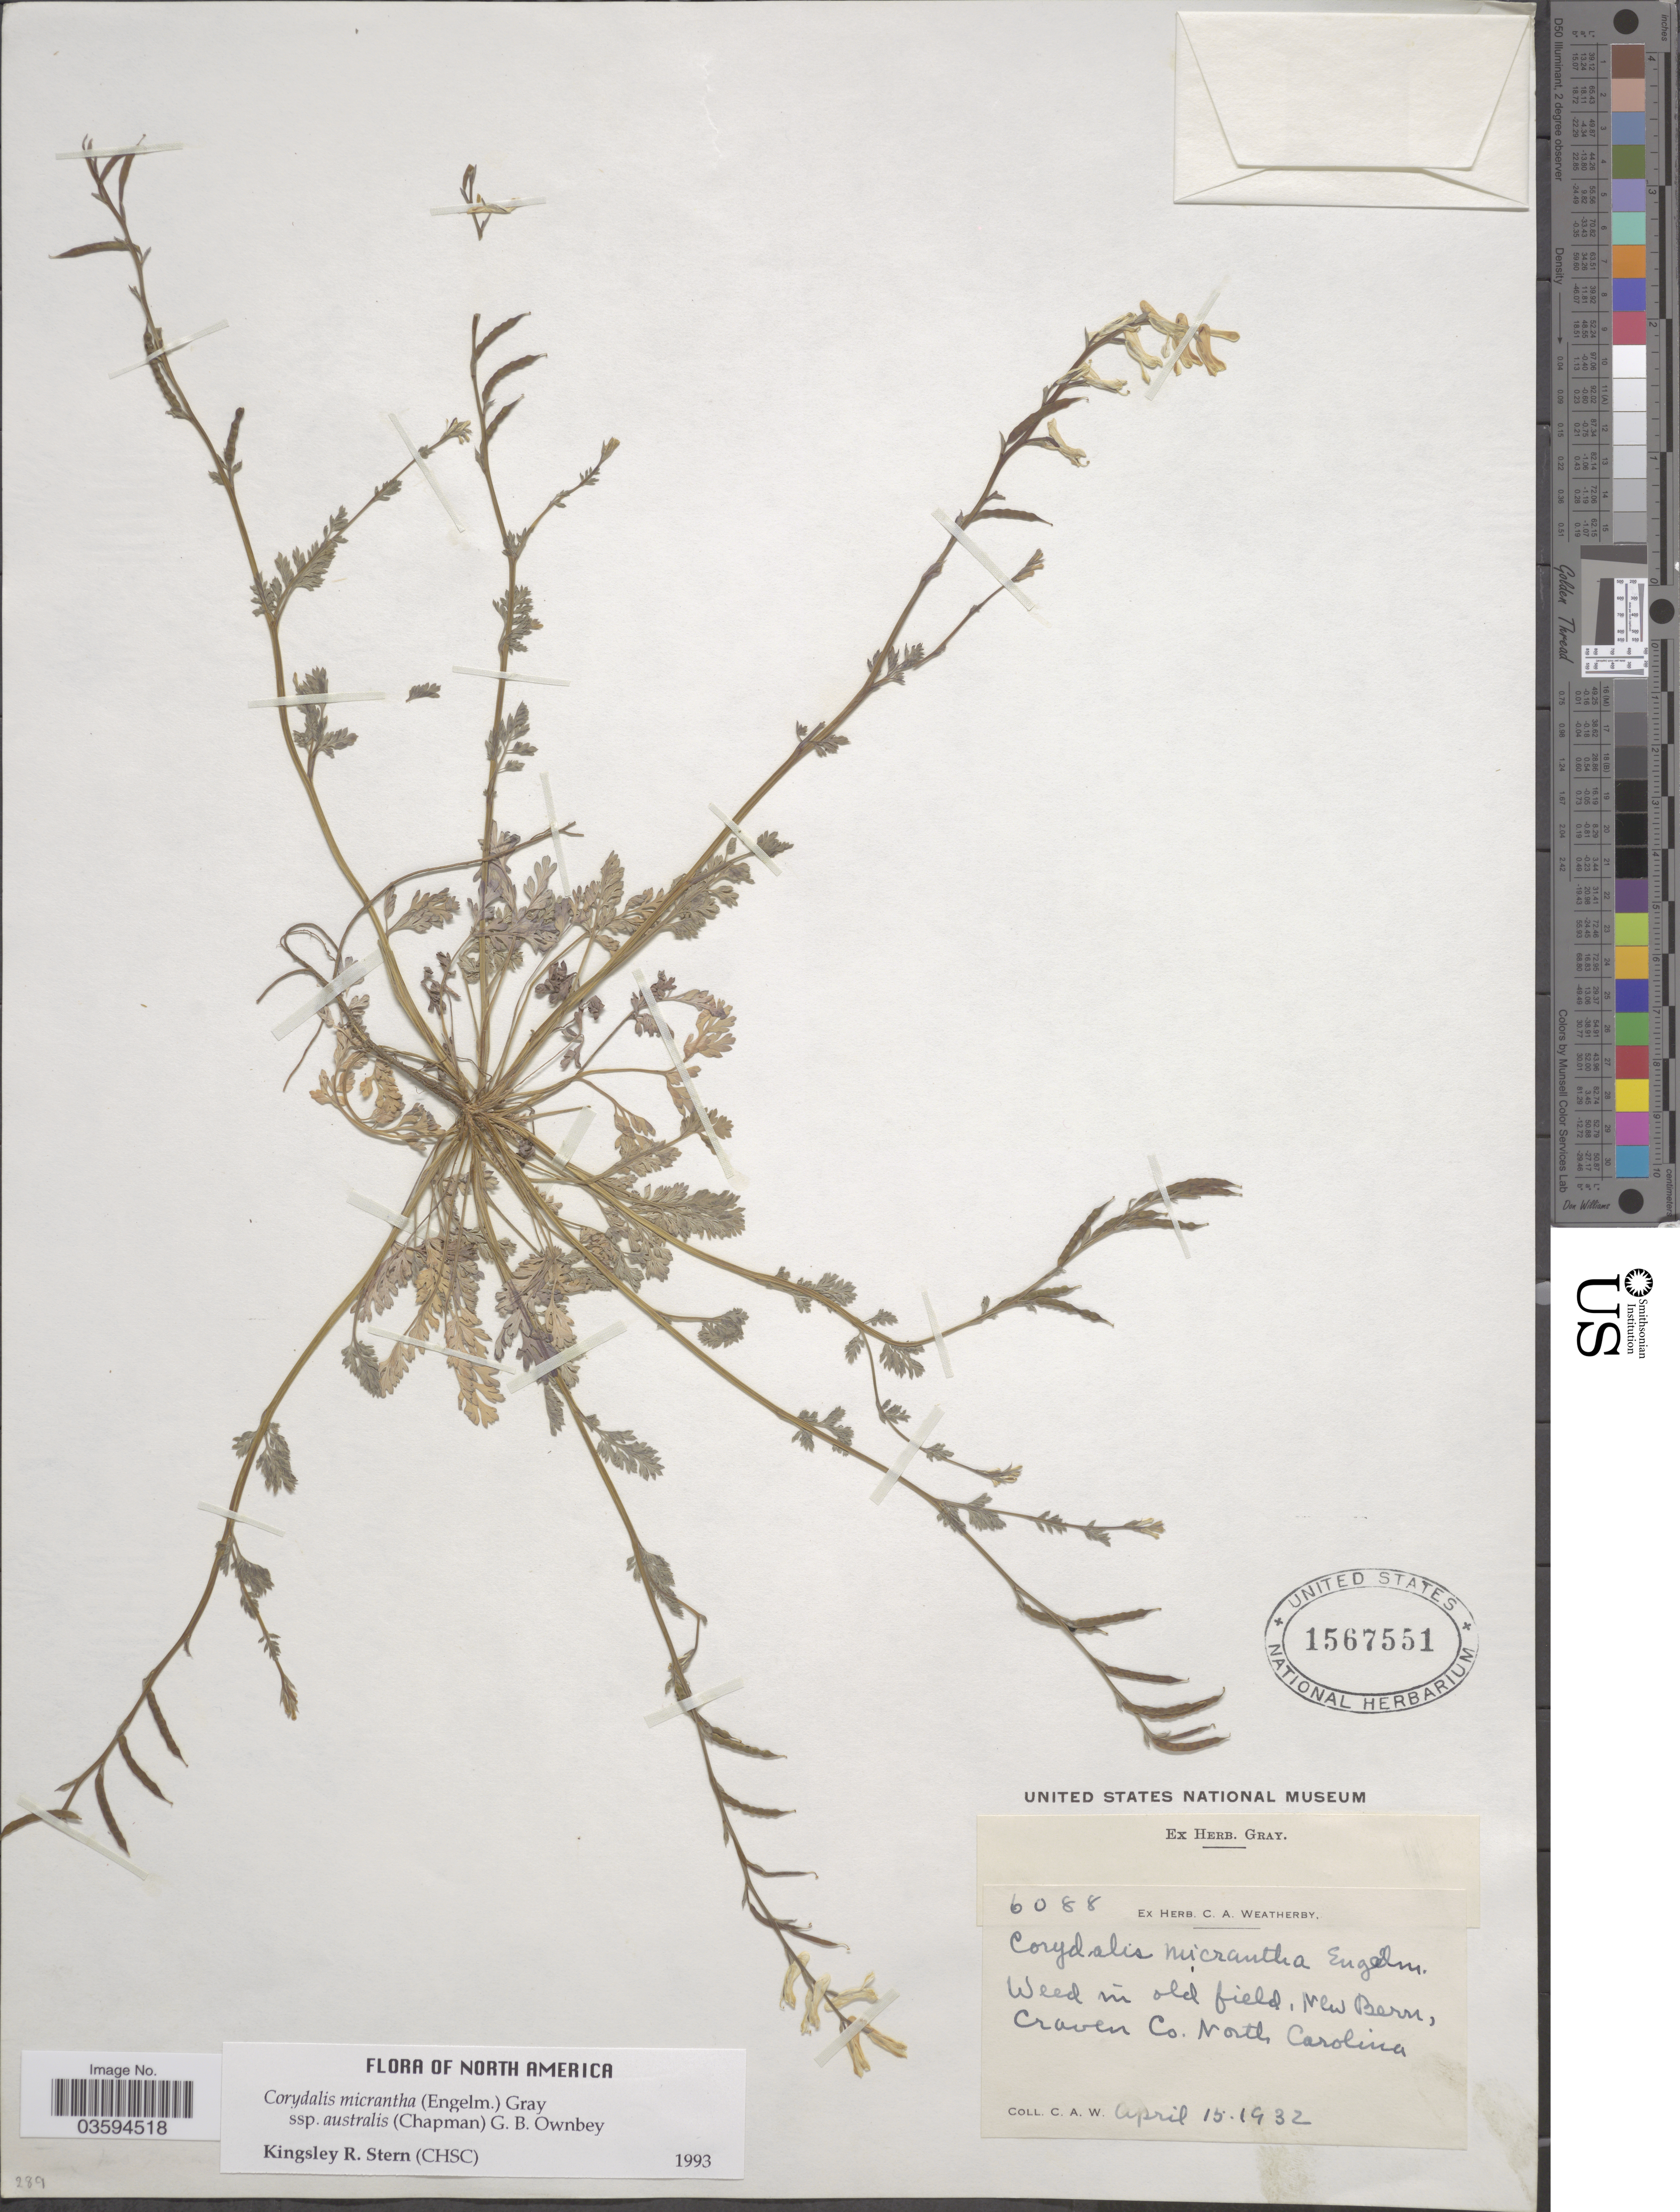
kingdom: Plantae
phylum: Tracheophyta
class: Magnoliopsida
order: Ranunculales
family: Papaveraceae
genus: Corydalis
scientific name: Corydalis micrantha subsp. australis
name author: (Chapm.) G.B. Ownbey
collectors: C. A. Weatherby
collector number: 6088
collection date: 1932-04-15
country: United States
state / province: North Carolina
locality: New Bern, Craven Co.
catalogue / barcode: US 1567551